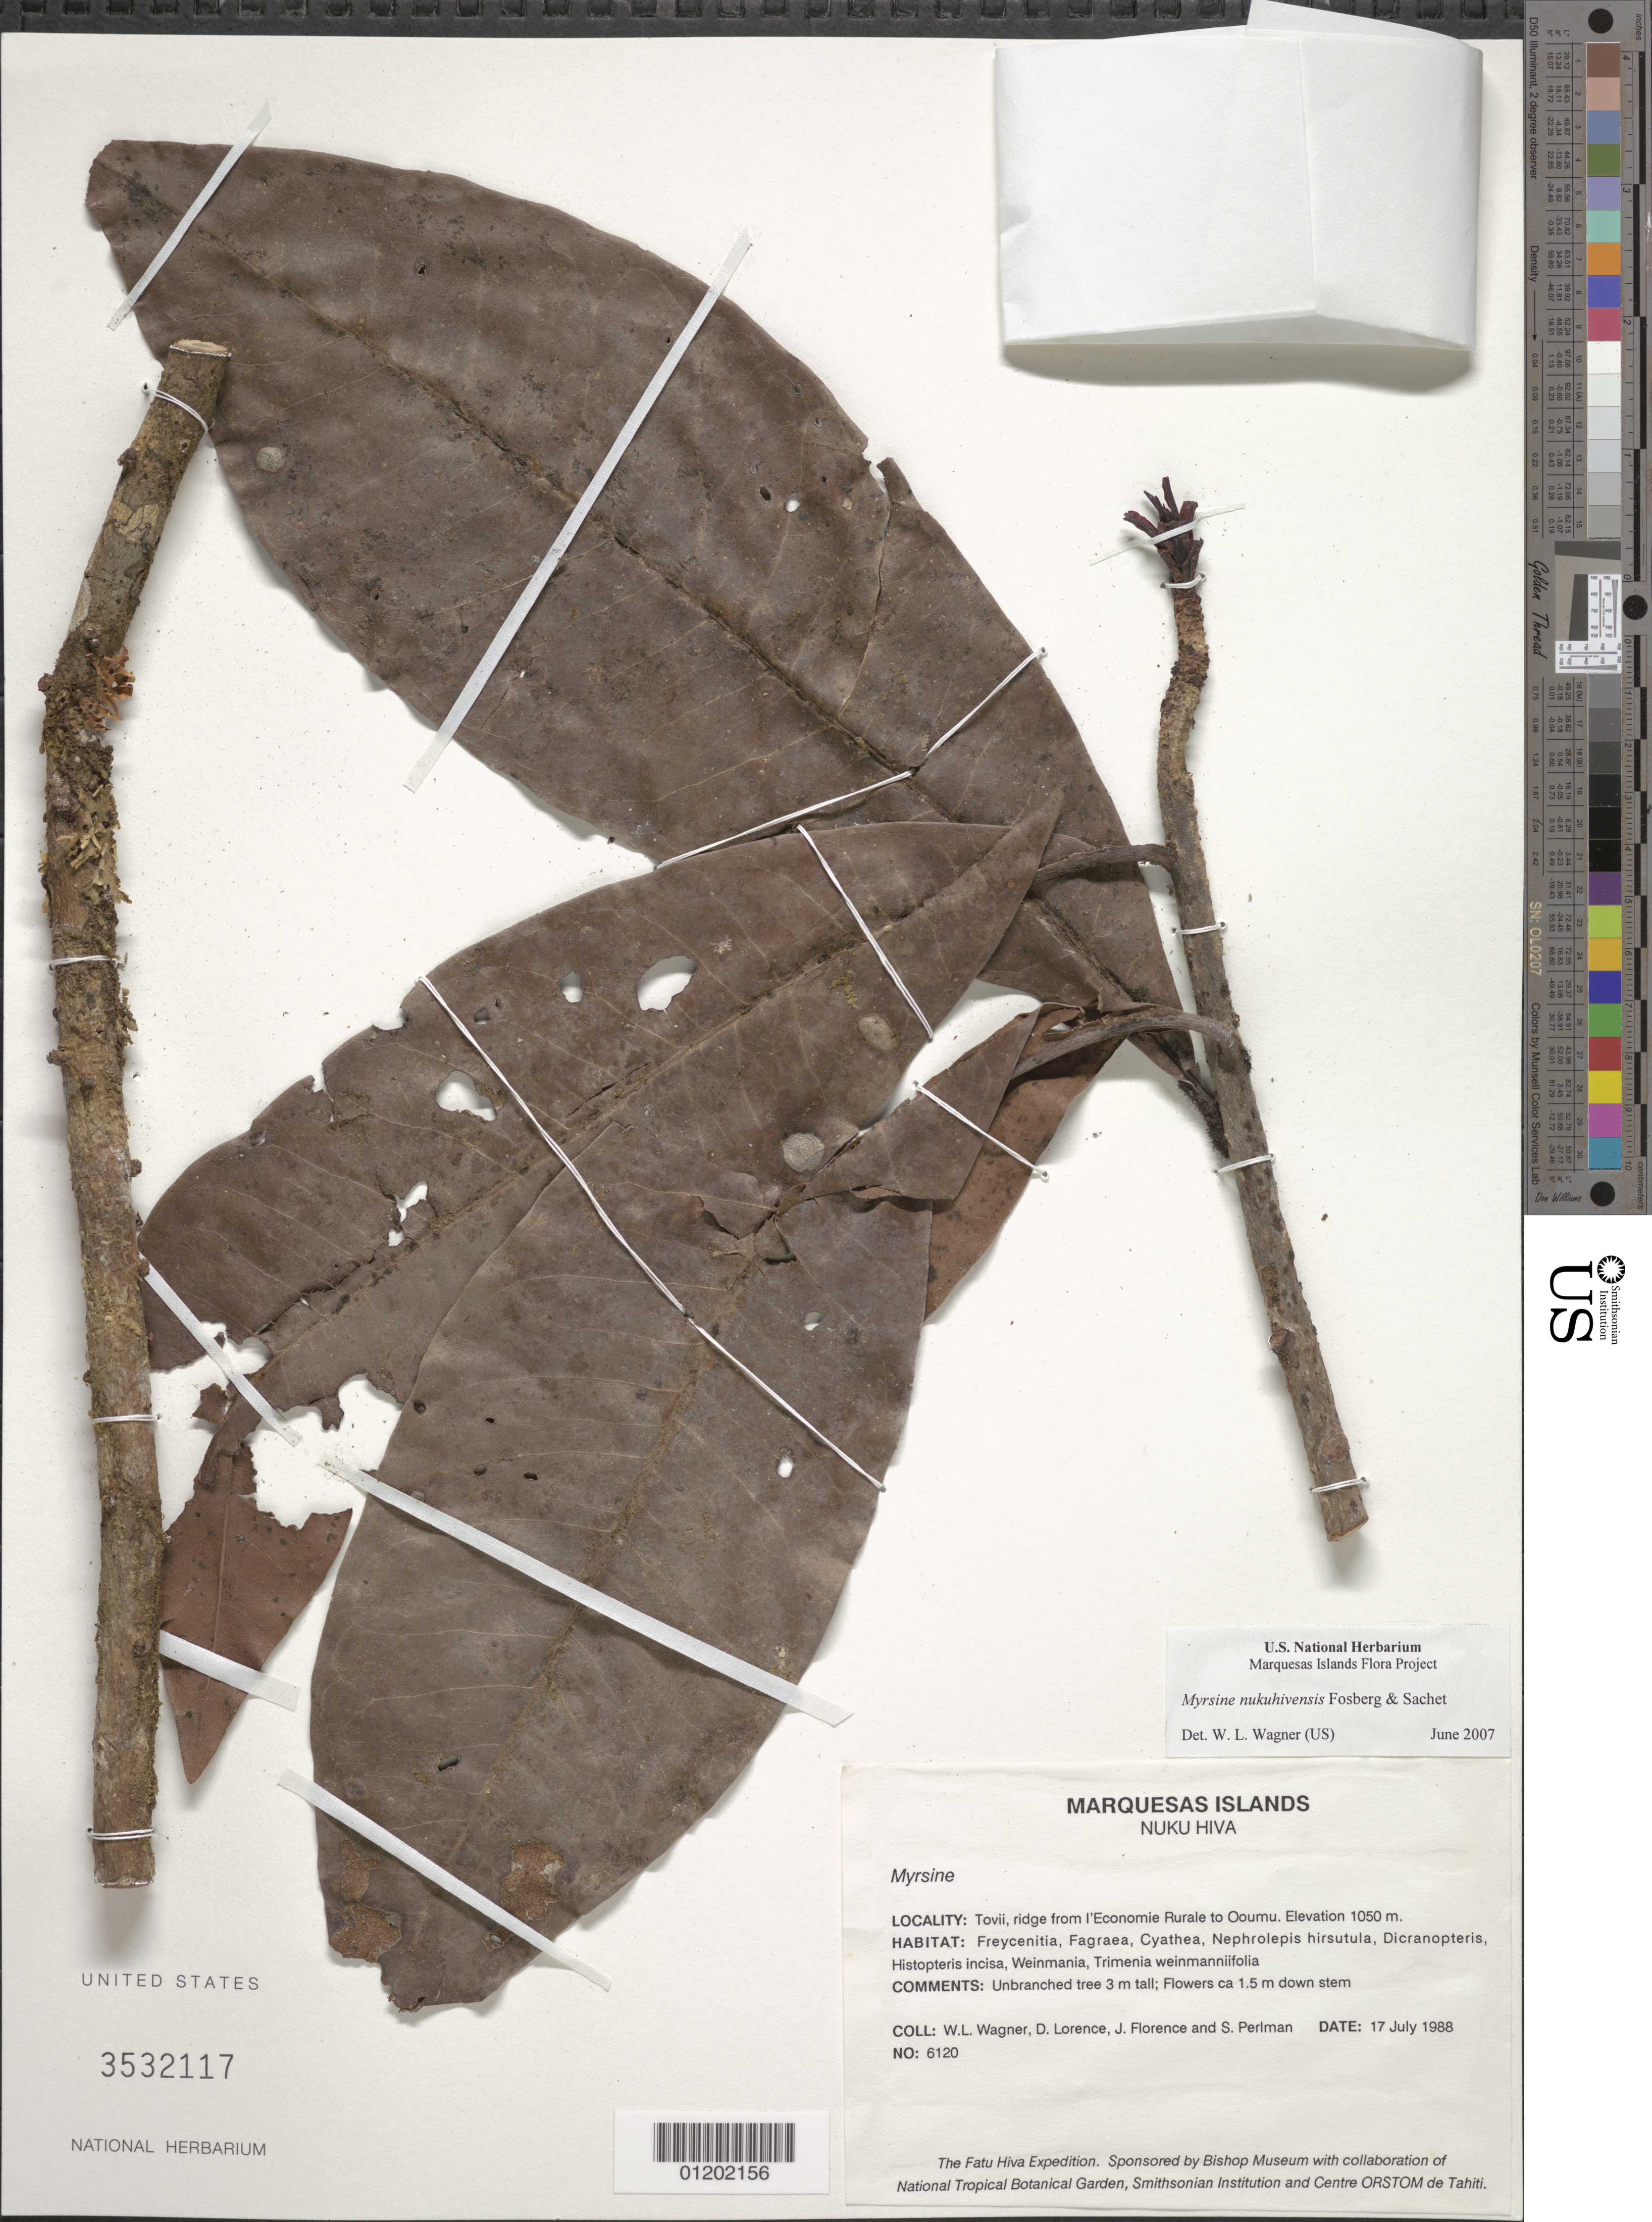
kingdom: Plantae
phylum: Tracheophyta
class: Magnoliopsida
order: Ericales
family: Primulaceae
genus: Myrsine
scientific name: Myrsine nukuhivensis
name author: Fosberg & Sachet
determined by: Wagner, W. L., (BOT), Smithsonian Institution - National Museum of Natural History (UNITED STATES)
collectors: W. L. Wagner, D. Lorence, J. Florence & S. P. Perlman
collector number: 6120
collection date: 1988-07-17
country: French Polynesia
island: Nuku Hiva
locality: Toovii, ridge from l'Economie Rurale to Ooumu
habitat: Freycenitia, Fagraea, Cyathea, Nephrolepis hirsutula, Dicranopteris, Histopteris incisa, Weinmannia, Trimenia weinmanniifolia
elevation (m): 1050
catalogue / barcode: US 3532117